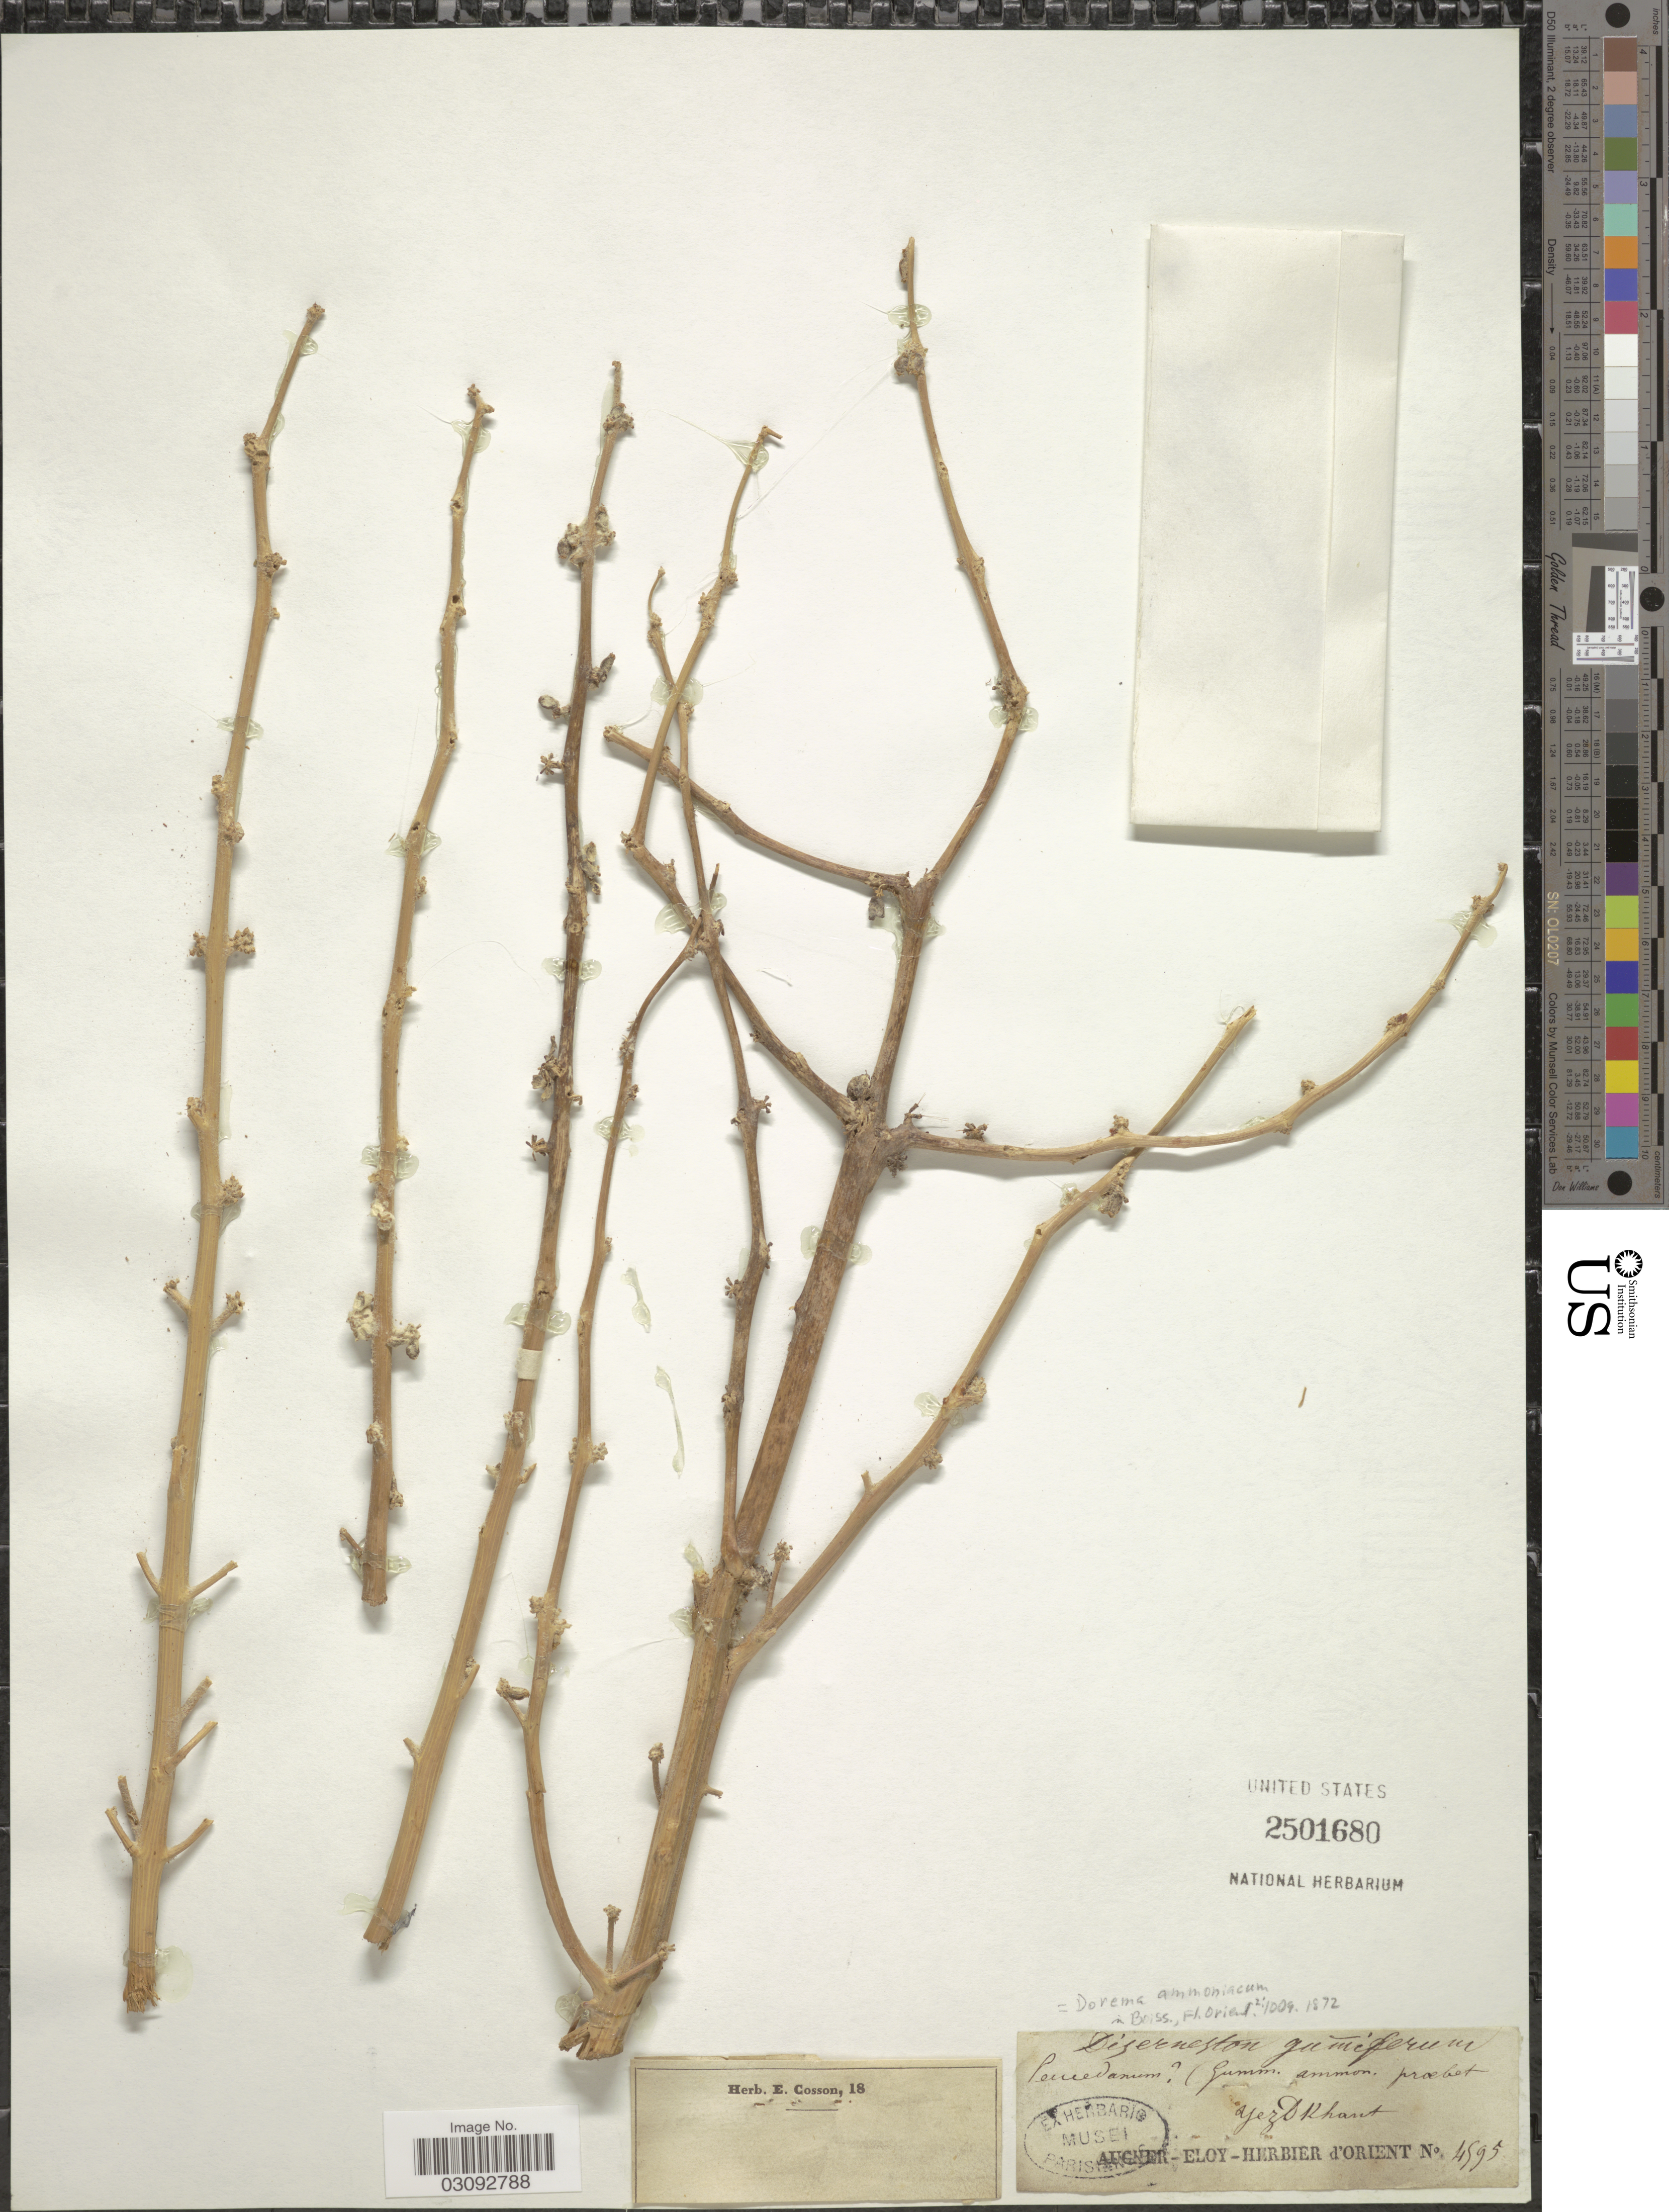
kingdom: Plantae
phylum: Tracheophyta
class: Magnoliopsida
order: Apiales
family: Apiaceae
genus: Dorema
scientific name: Dorema ammoniacum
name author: D. Don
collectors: ex herb. E. Cosson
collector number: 4595*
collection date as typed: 18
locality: Yezt khant [interpreted].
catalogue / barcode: US 2501680